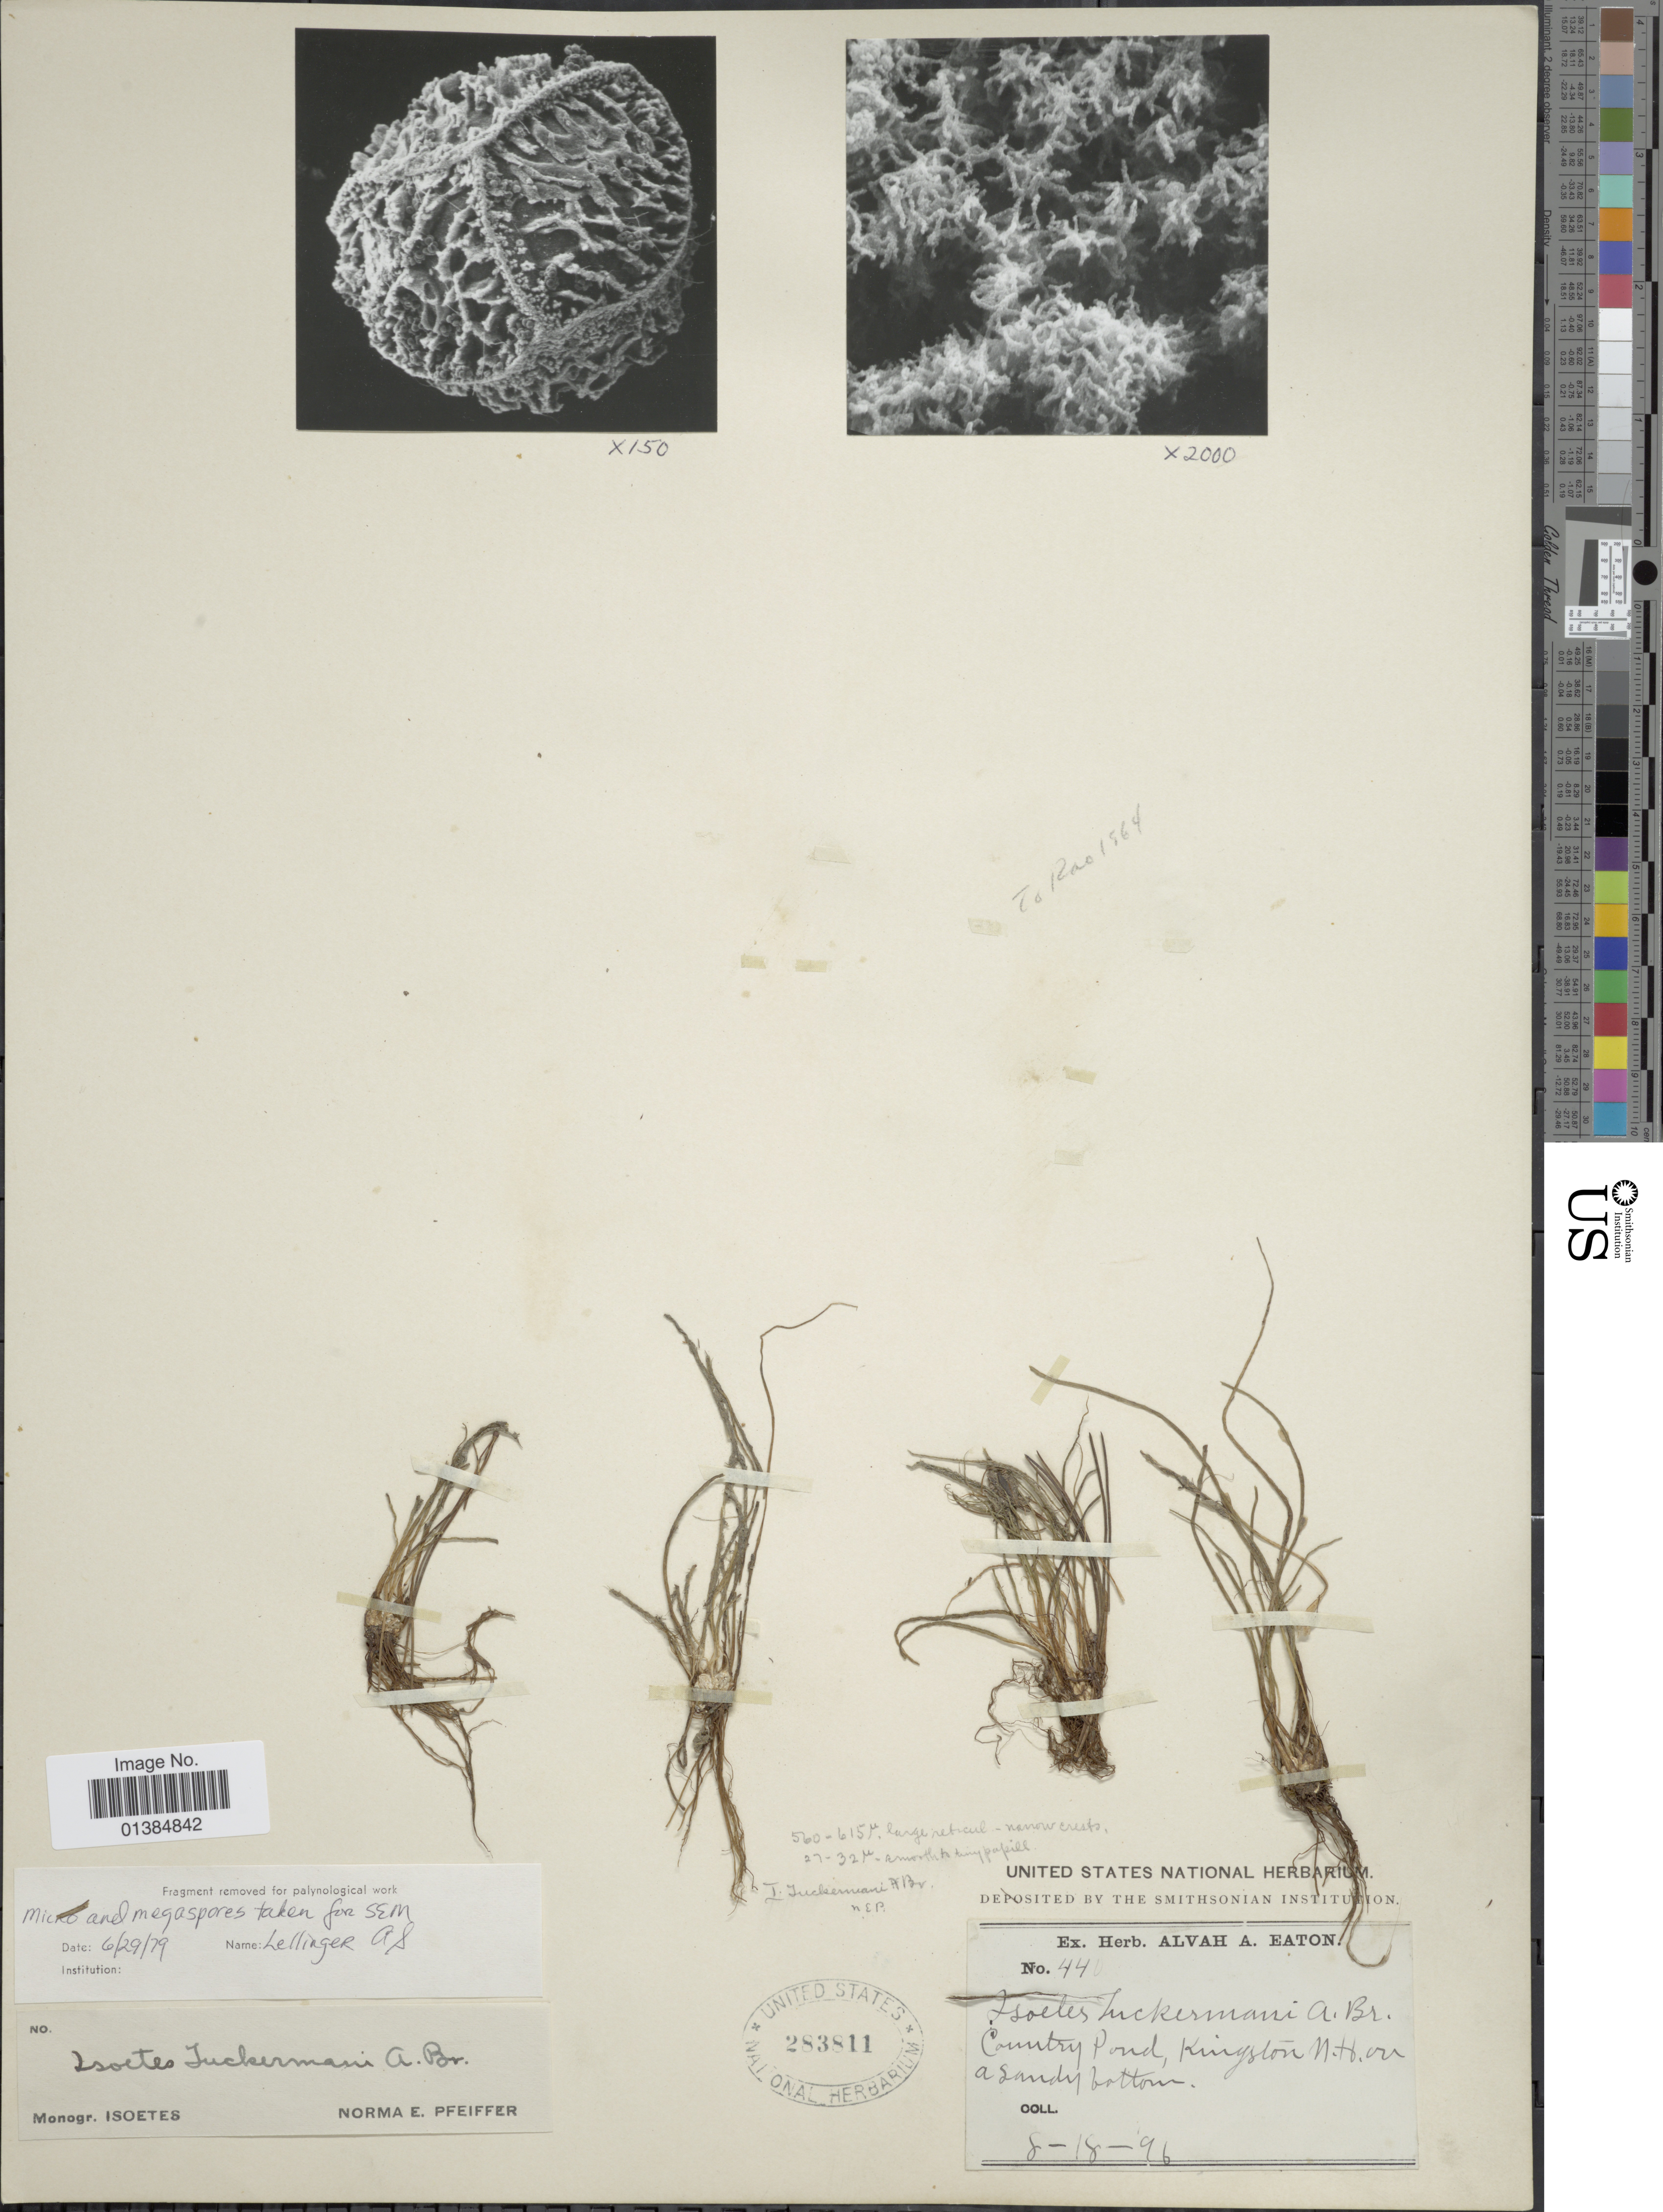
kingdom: Plantae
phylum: Tracheophyta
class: Lycopodiopsida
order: Isoetales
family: Isoetaceae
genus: Isoetes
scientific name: Isoetes tuckermanii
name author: A. Braun ex Engelm.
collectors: ex herb. Alvah A. Eaton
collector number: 440*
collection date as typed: Transcribed d/m/y: 18/8/96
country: United States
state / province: New Hampshire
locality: Country Pond, Kingston.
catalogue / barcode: US 283811